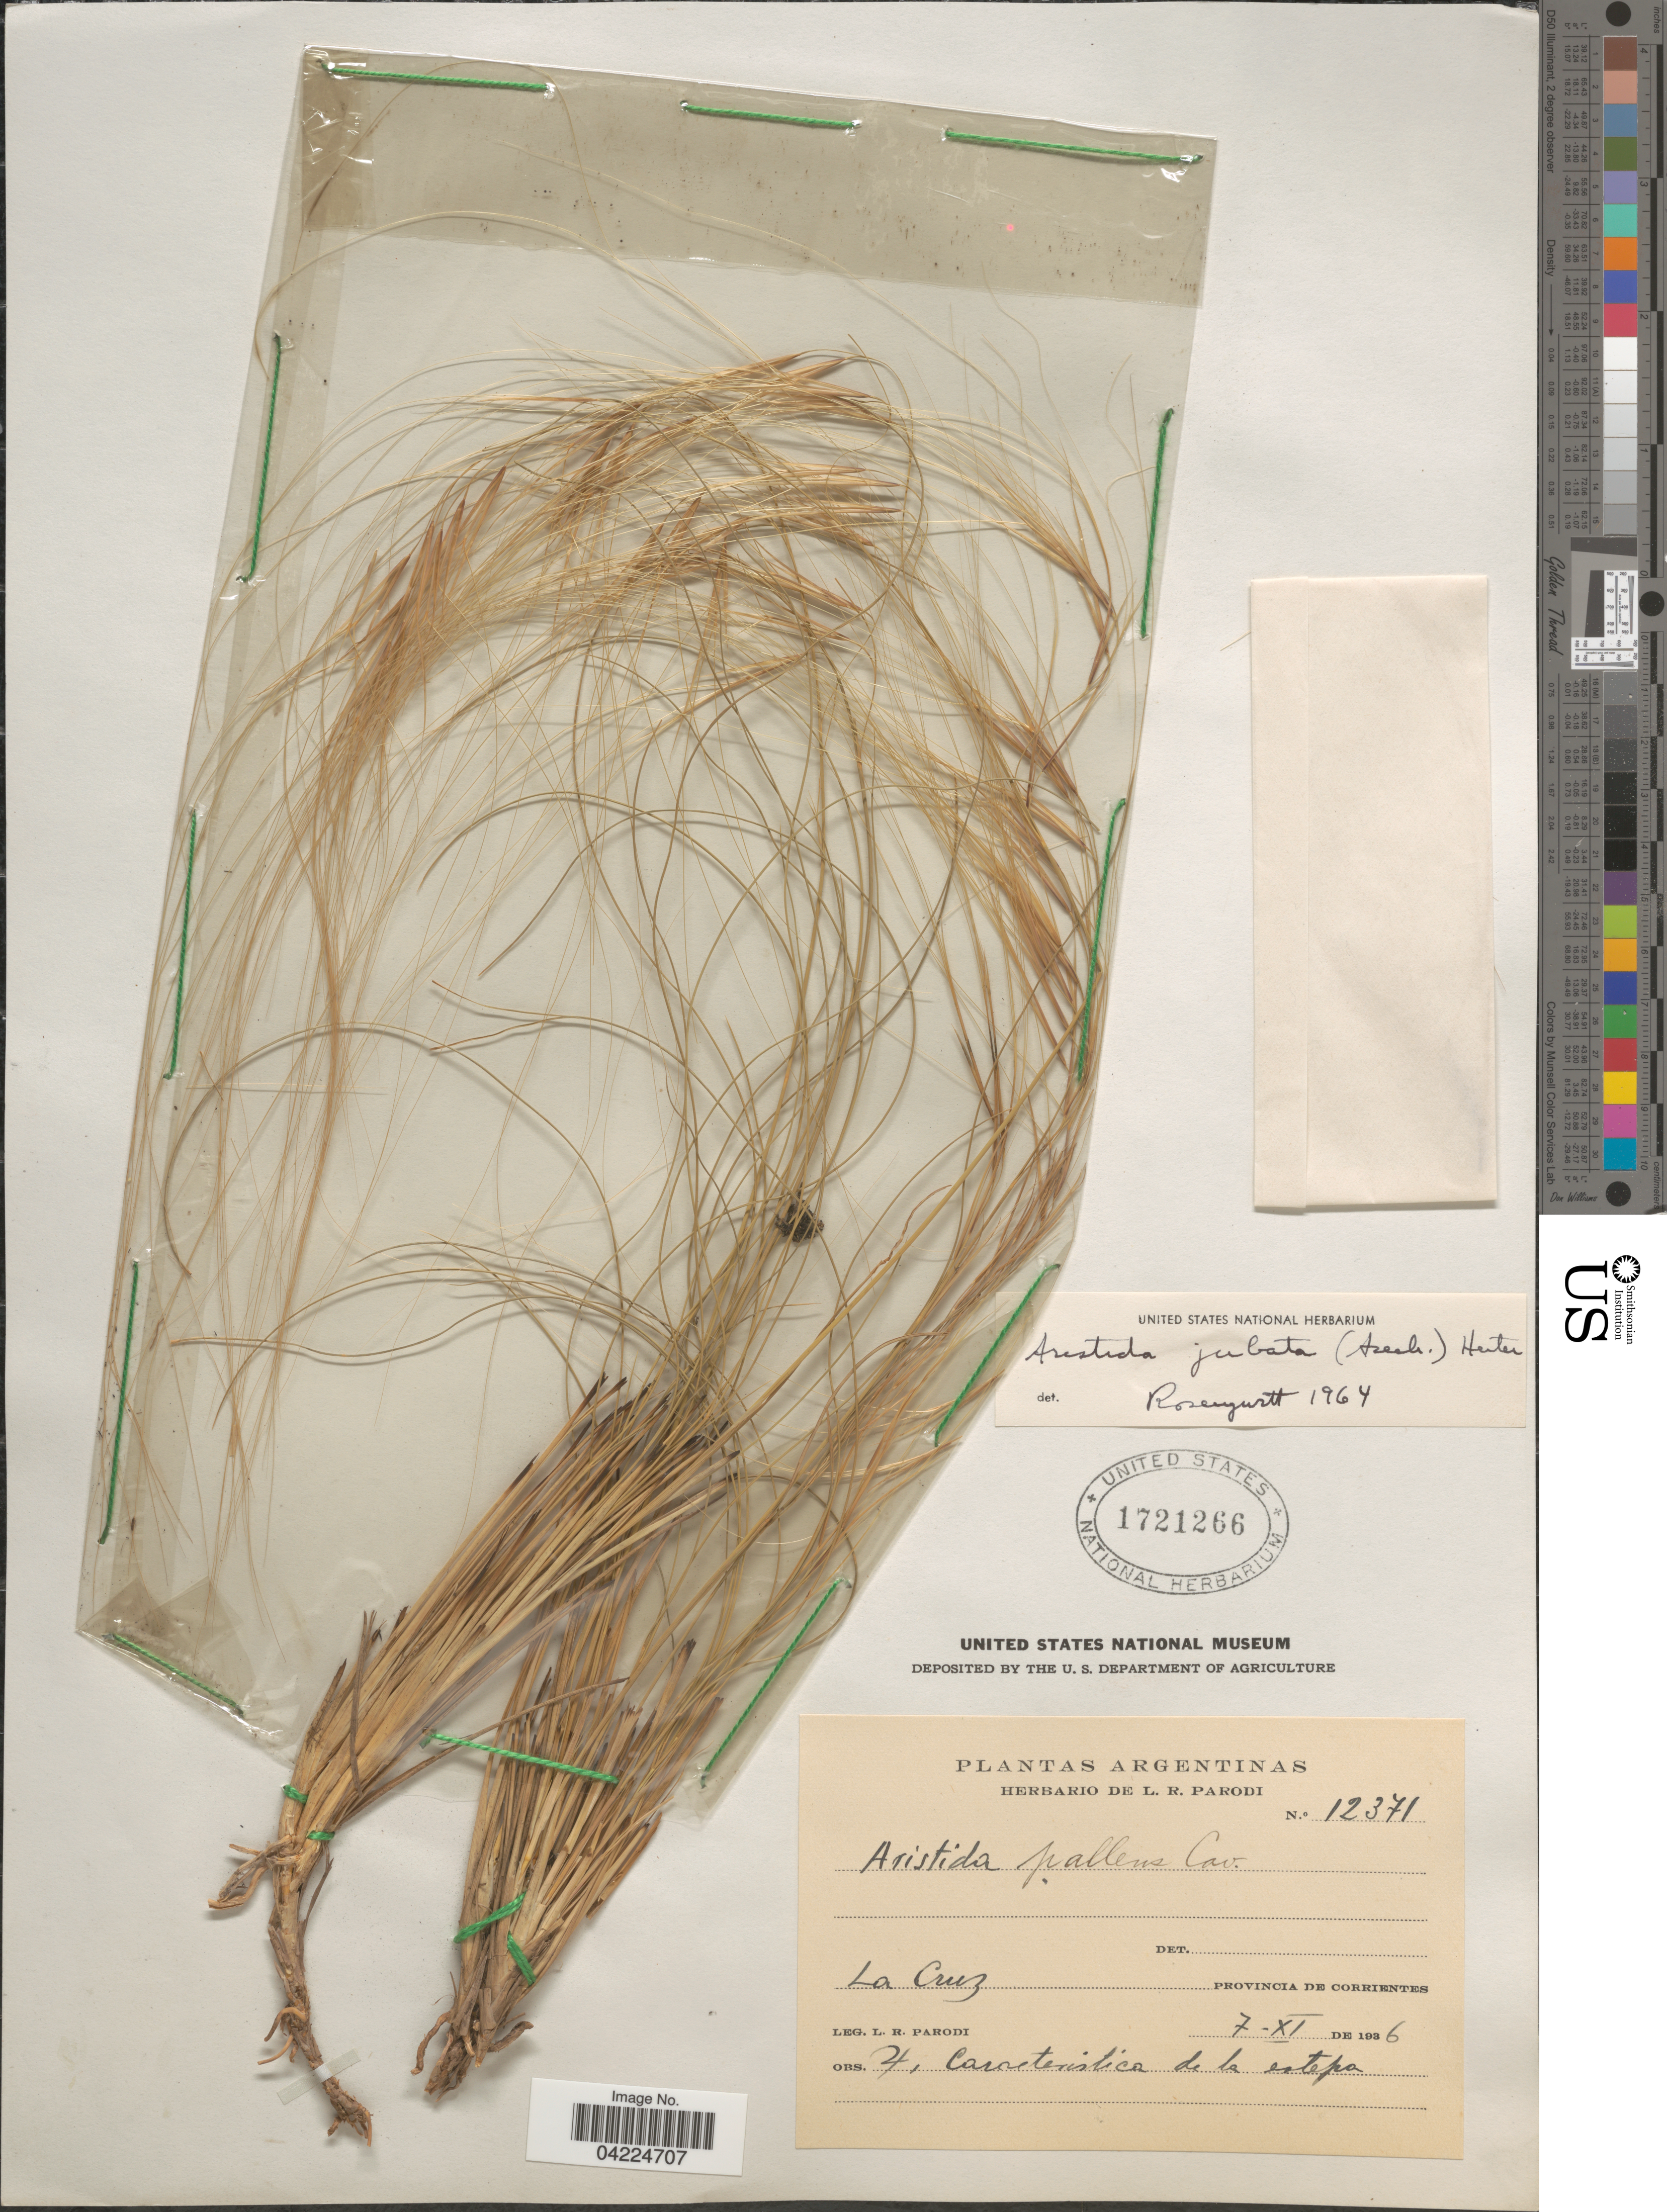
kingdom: Plantae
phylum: Tracheophyta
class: Liliopsida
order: Poales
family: Poaceae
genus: Aristida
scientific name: Aristida jubata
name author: (Arechav.) Herter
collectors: L. R. Parodi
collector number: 12371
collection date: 1936-11-07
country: Argentina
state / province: Corrientes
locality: La Cruz.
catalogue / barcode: US 1721266